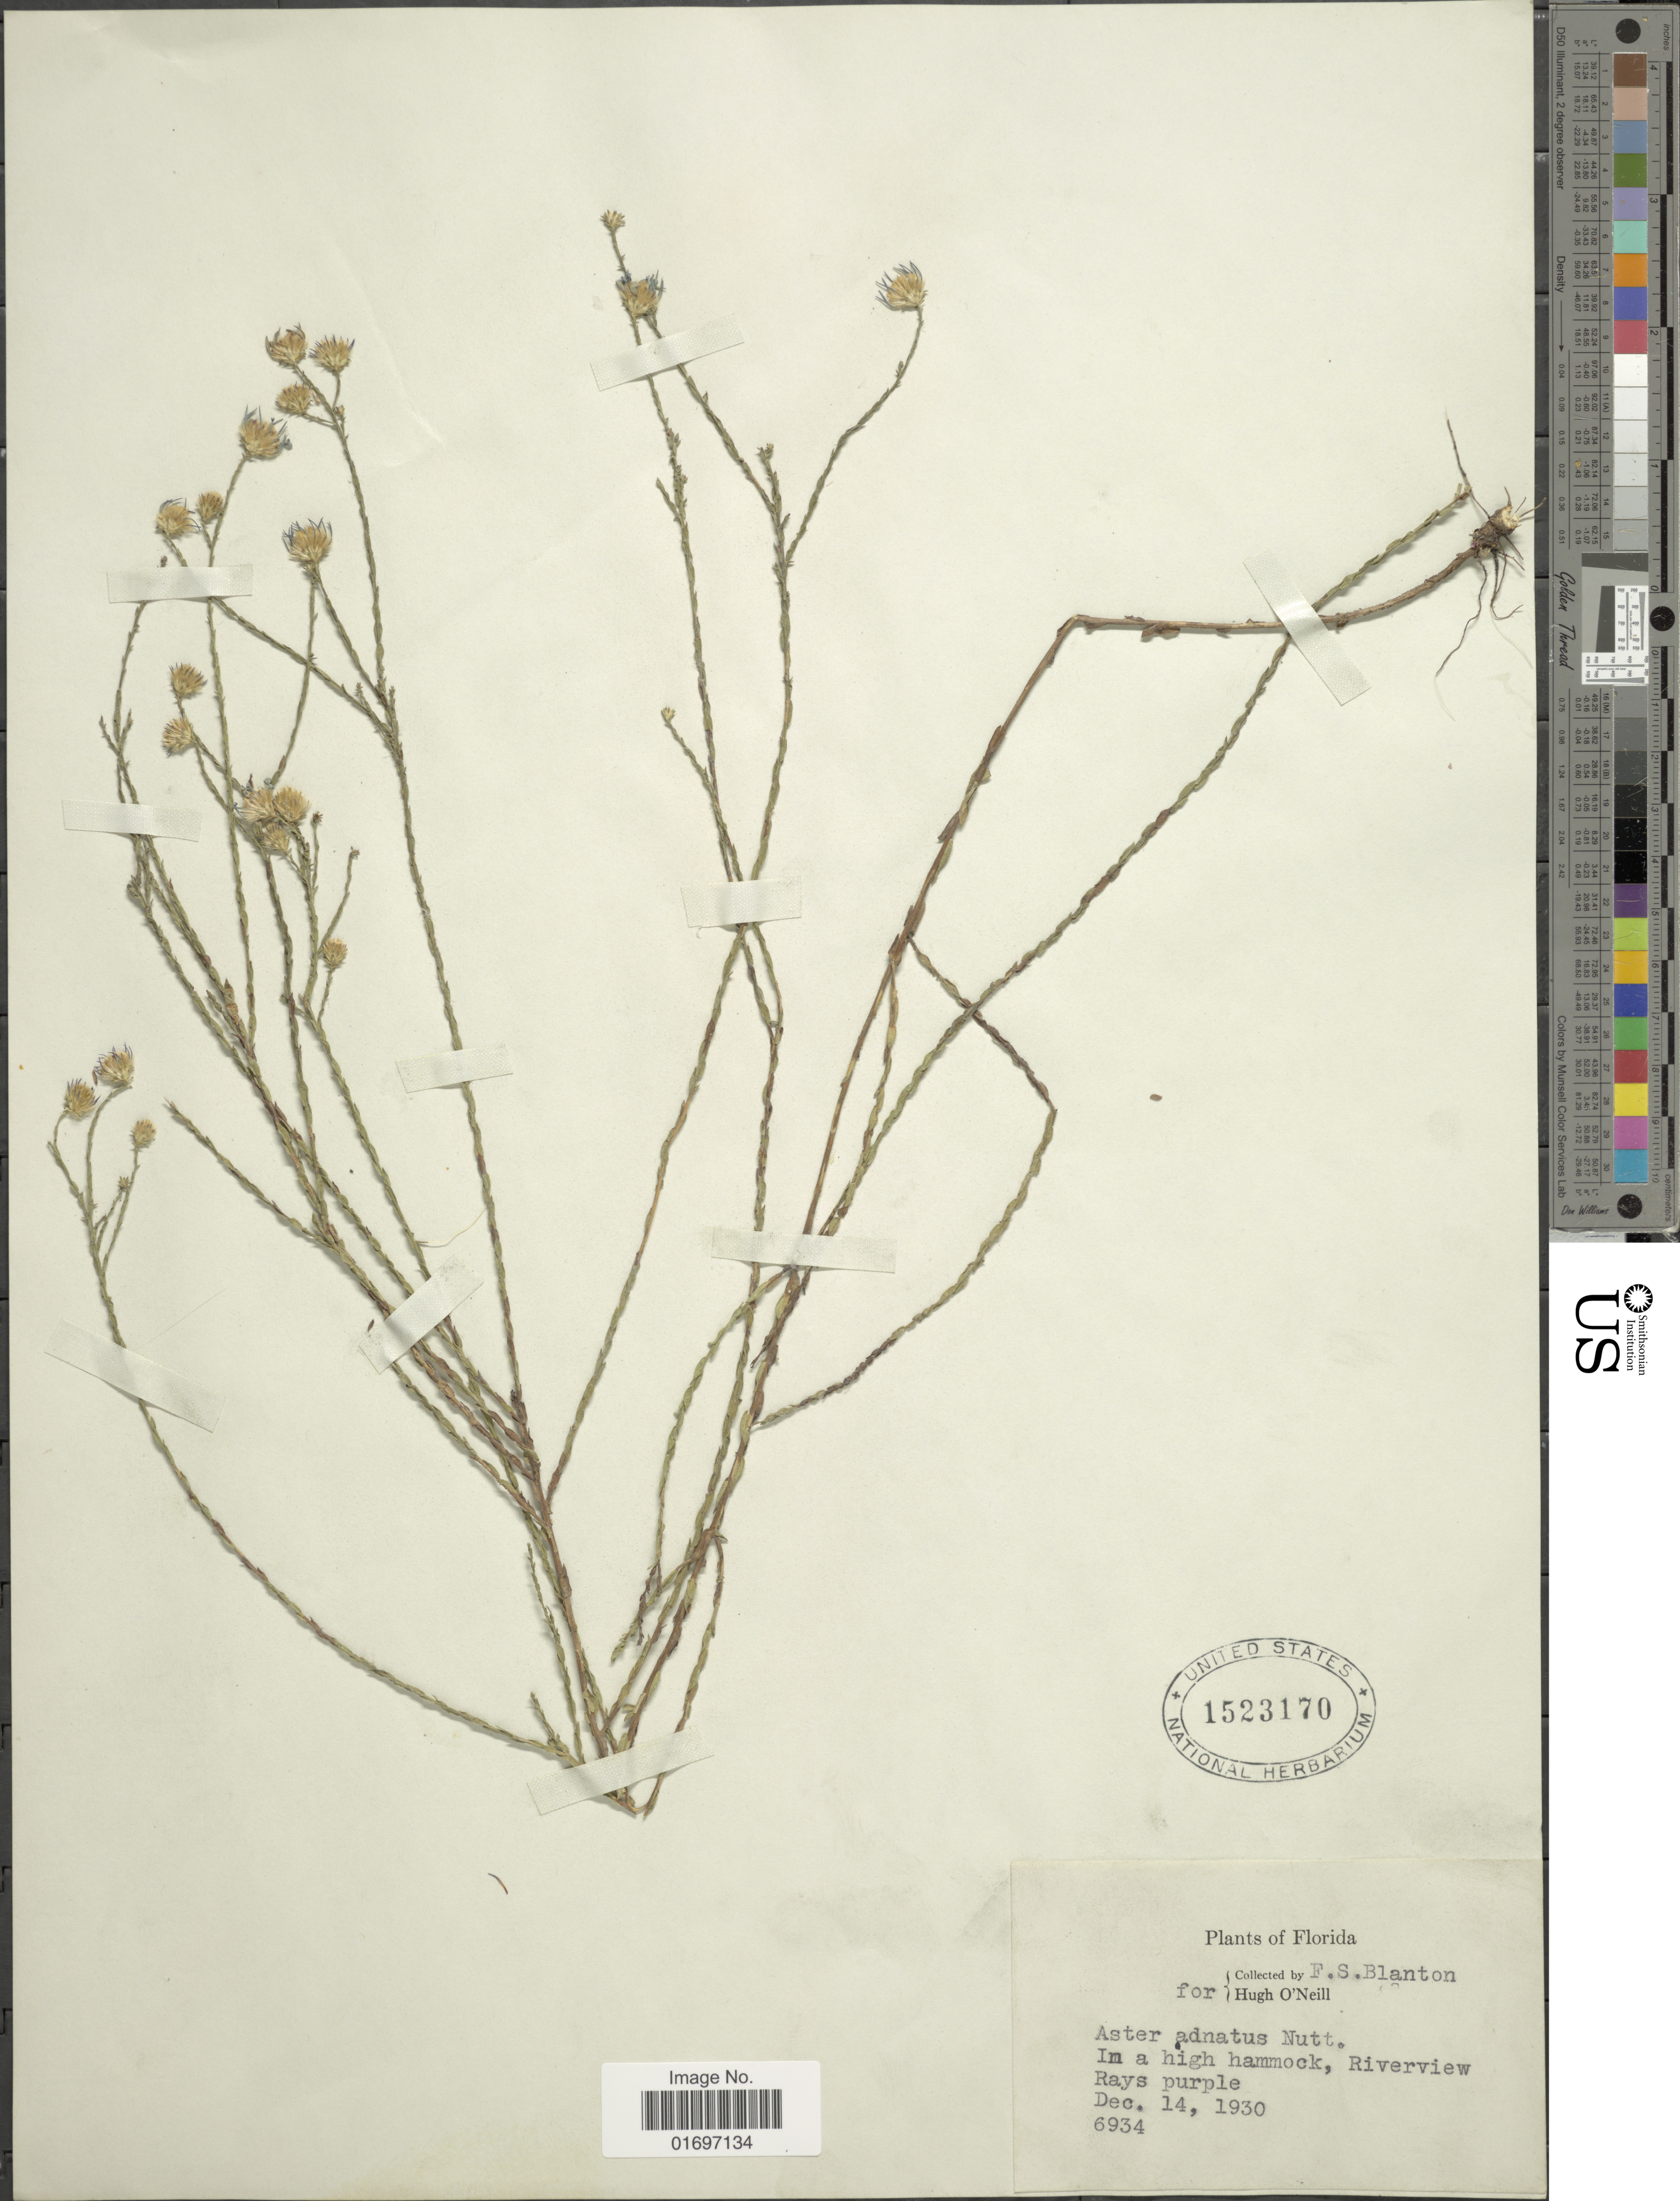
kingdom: Plantae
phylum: Tracheophyta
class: Magnoliopsida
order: Asterales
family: Asteraceae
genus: Symphyotrichum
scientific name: Symphyotrichum adnatum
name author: (Nutt.) G.L. Nesom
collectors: F. S. Blanton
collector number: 6934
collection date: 1930-12-14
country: United States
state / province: Florida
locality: Florida. In a high hammock, Riverview Rays purple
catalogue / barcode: US 1523170